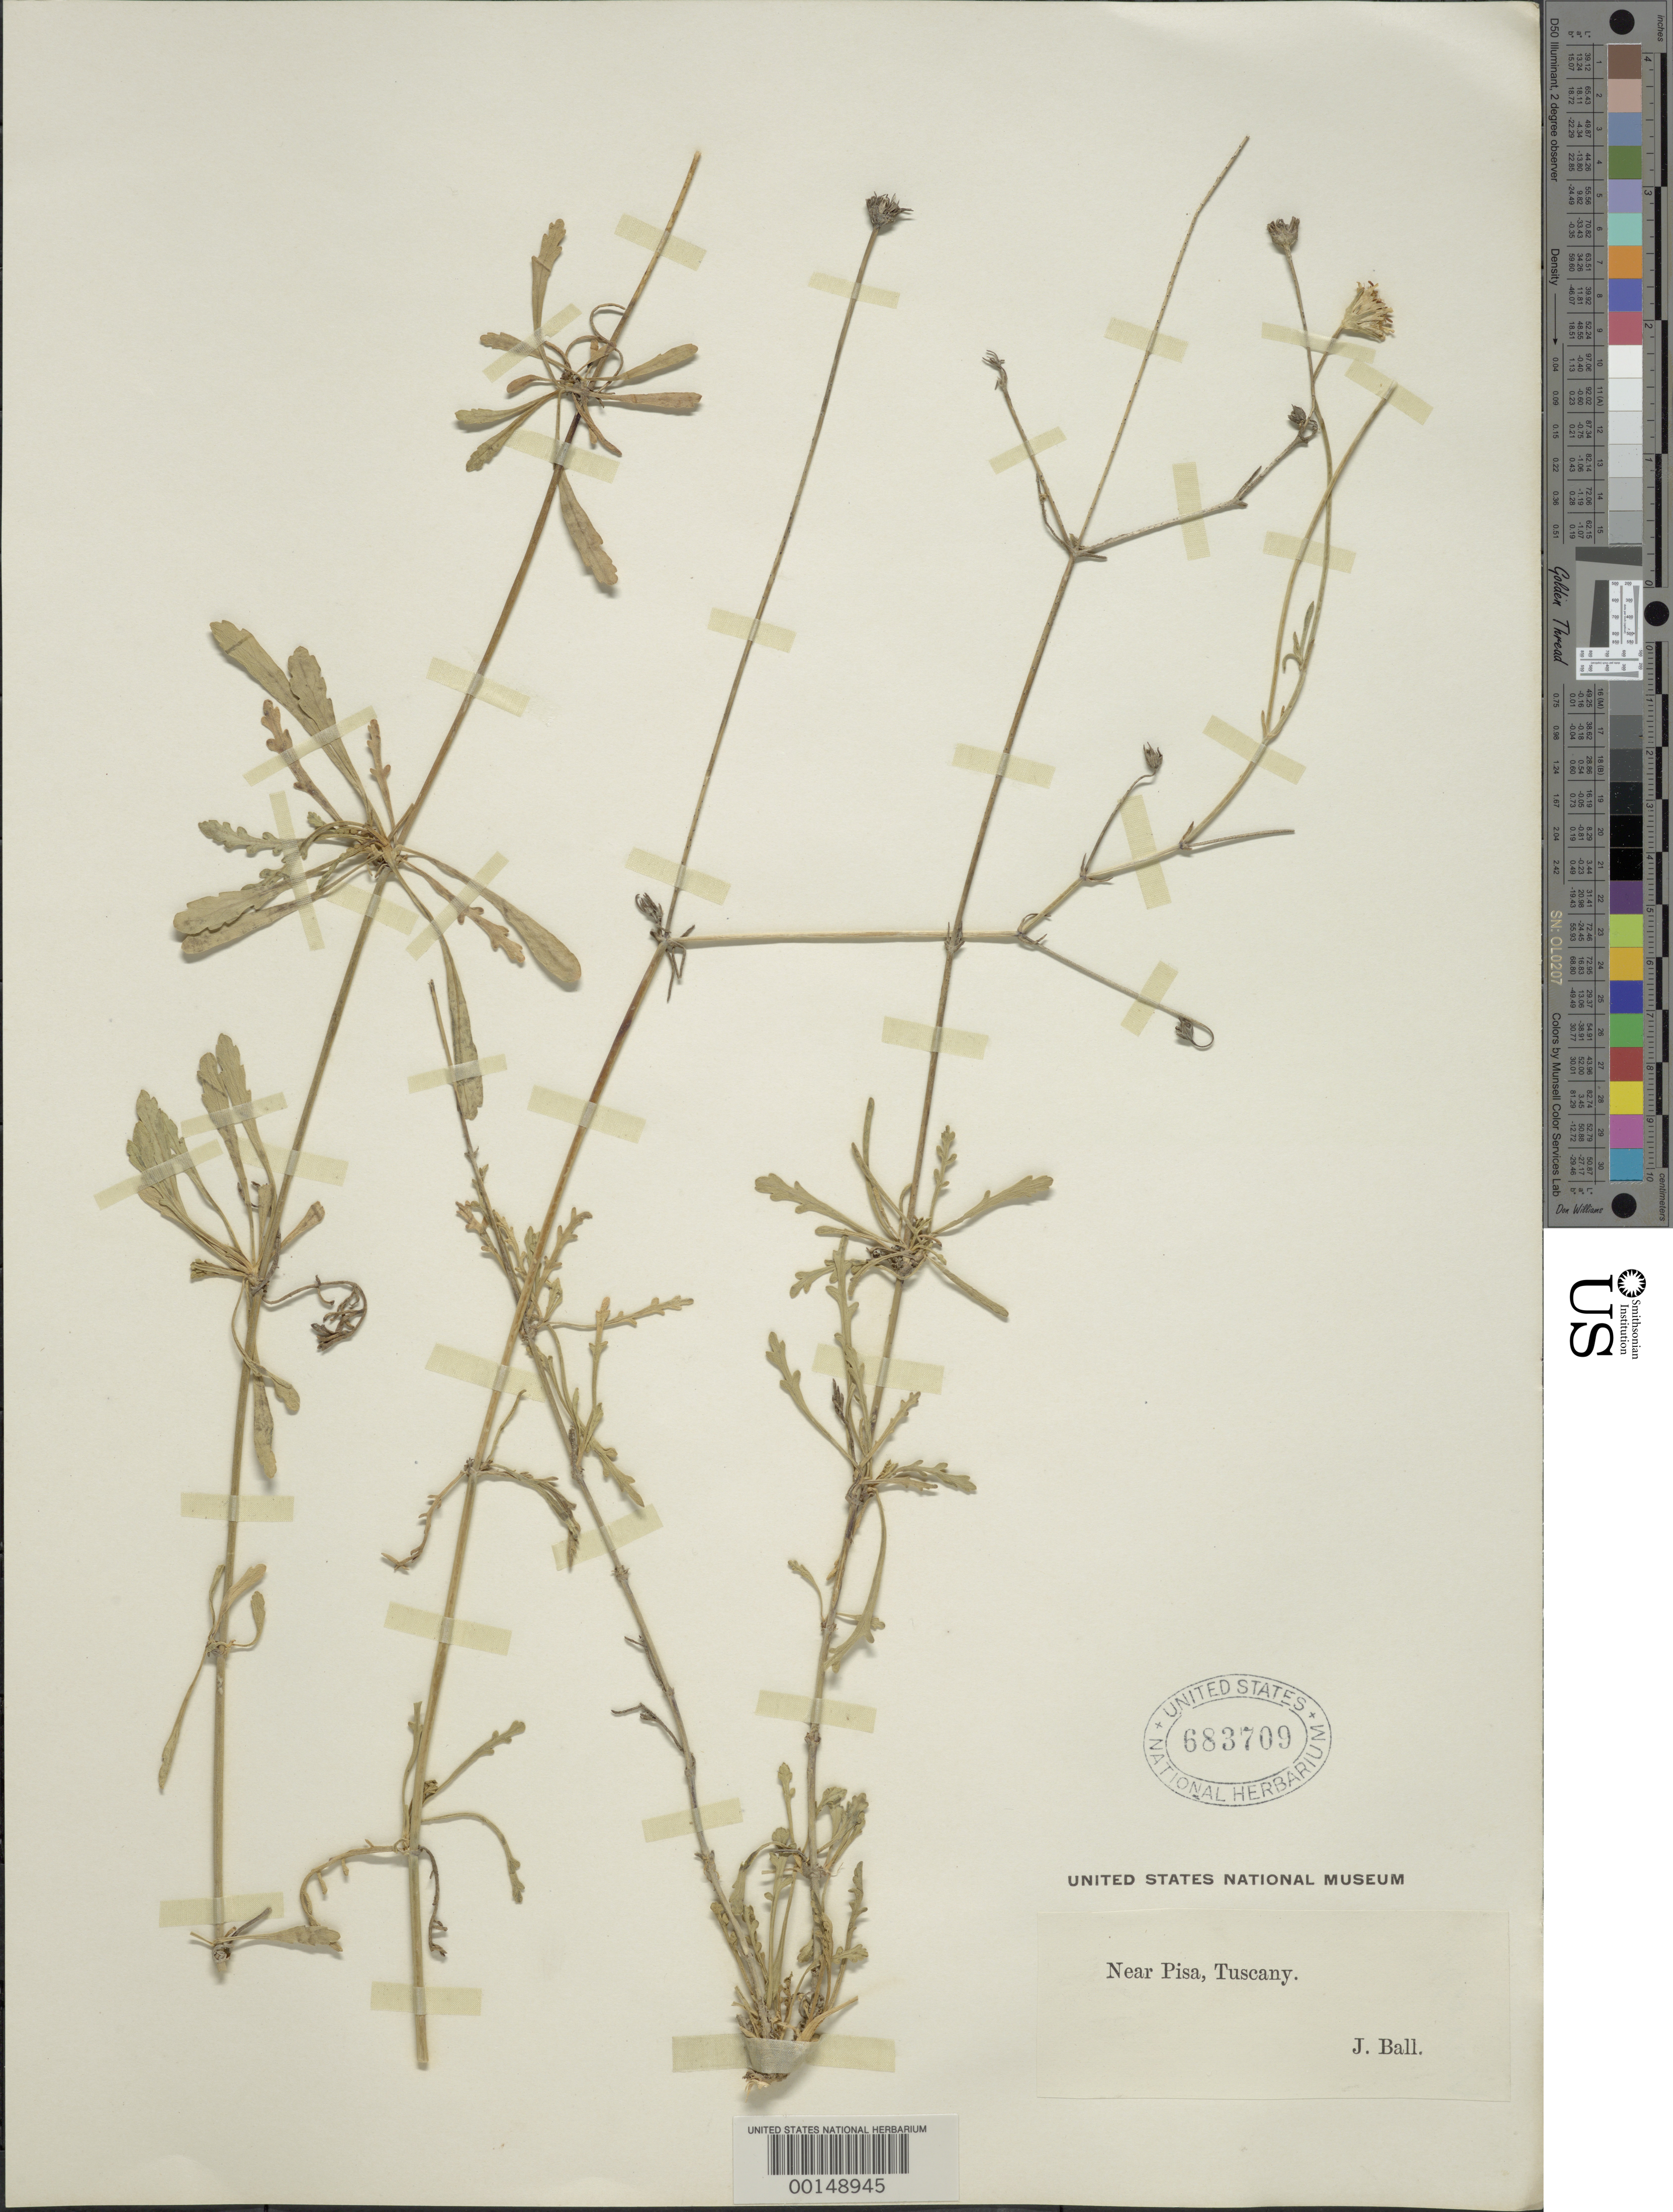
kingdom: Plantae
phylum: Tracheophyta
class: Magnoliopsida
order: Dipsacales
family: Caprifoliaceae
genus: Cephalaria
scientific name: Cephalaria sp.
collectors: J. Ball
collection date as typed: Nov 1881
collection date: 1881-11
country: Italy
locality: Near Pisa, Tuscany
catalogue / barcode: US 683709